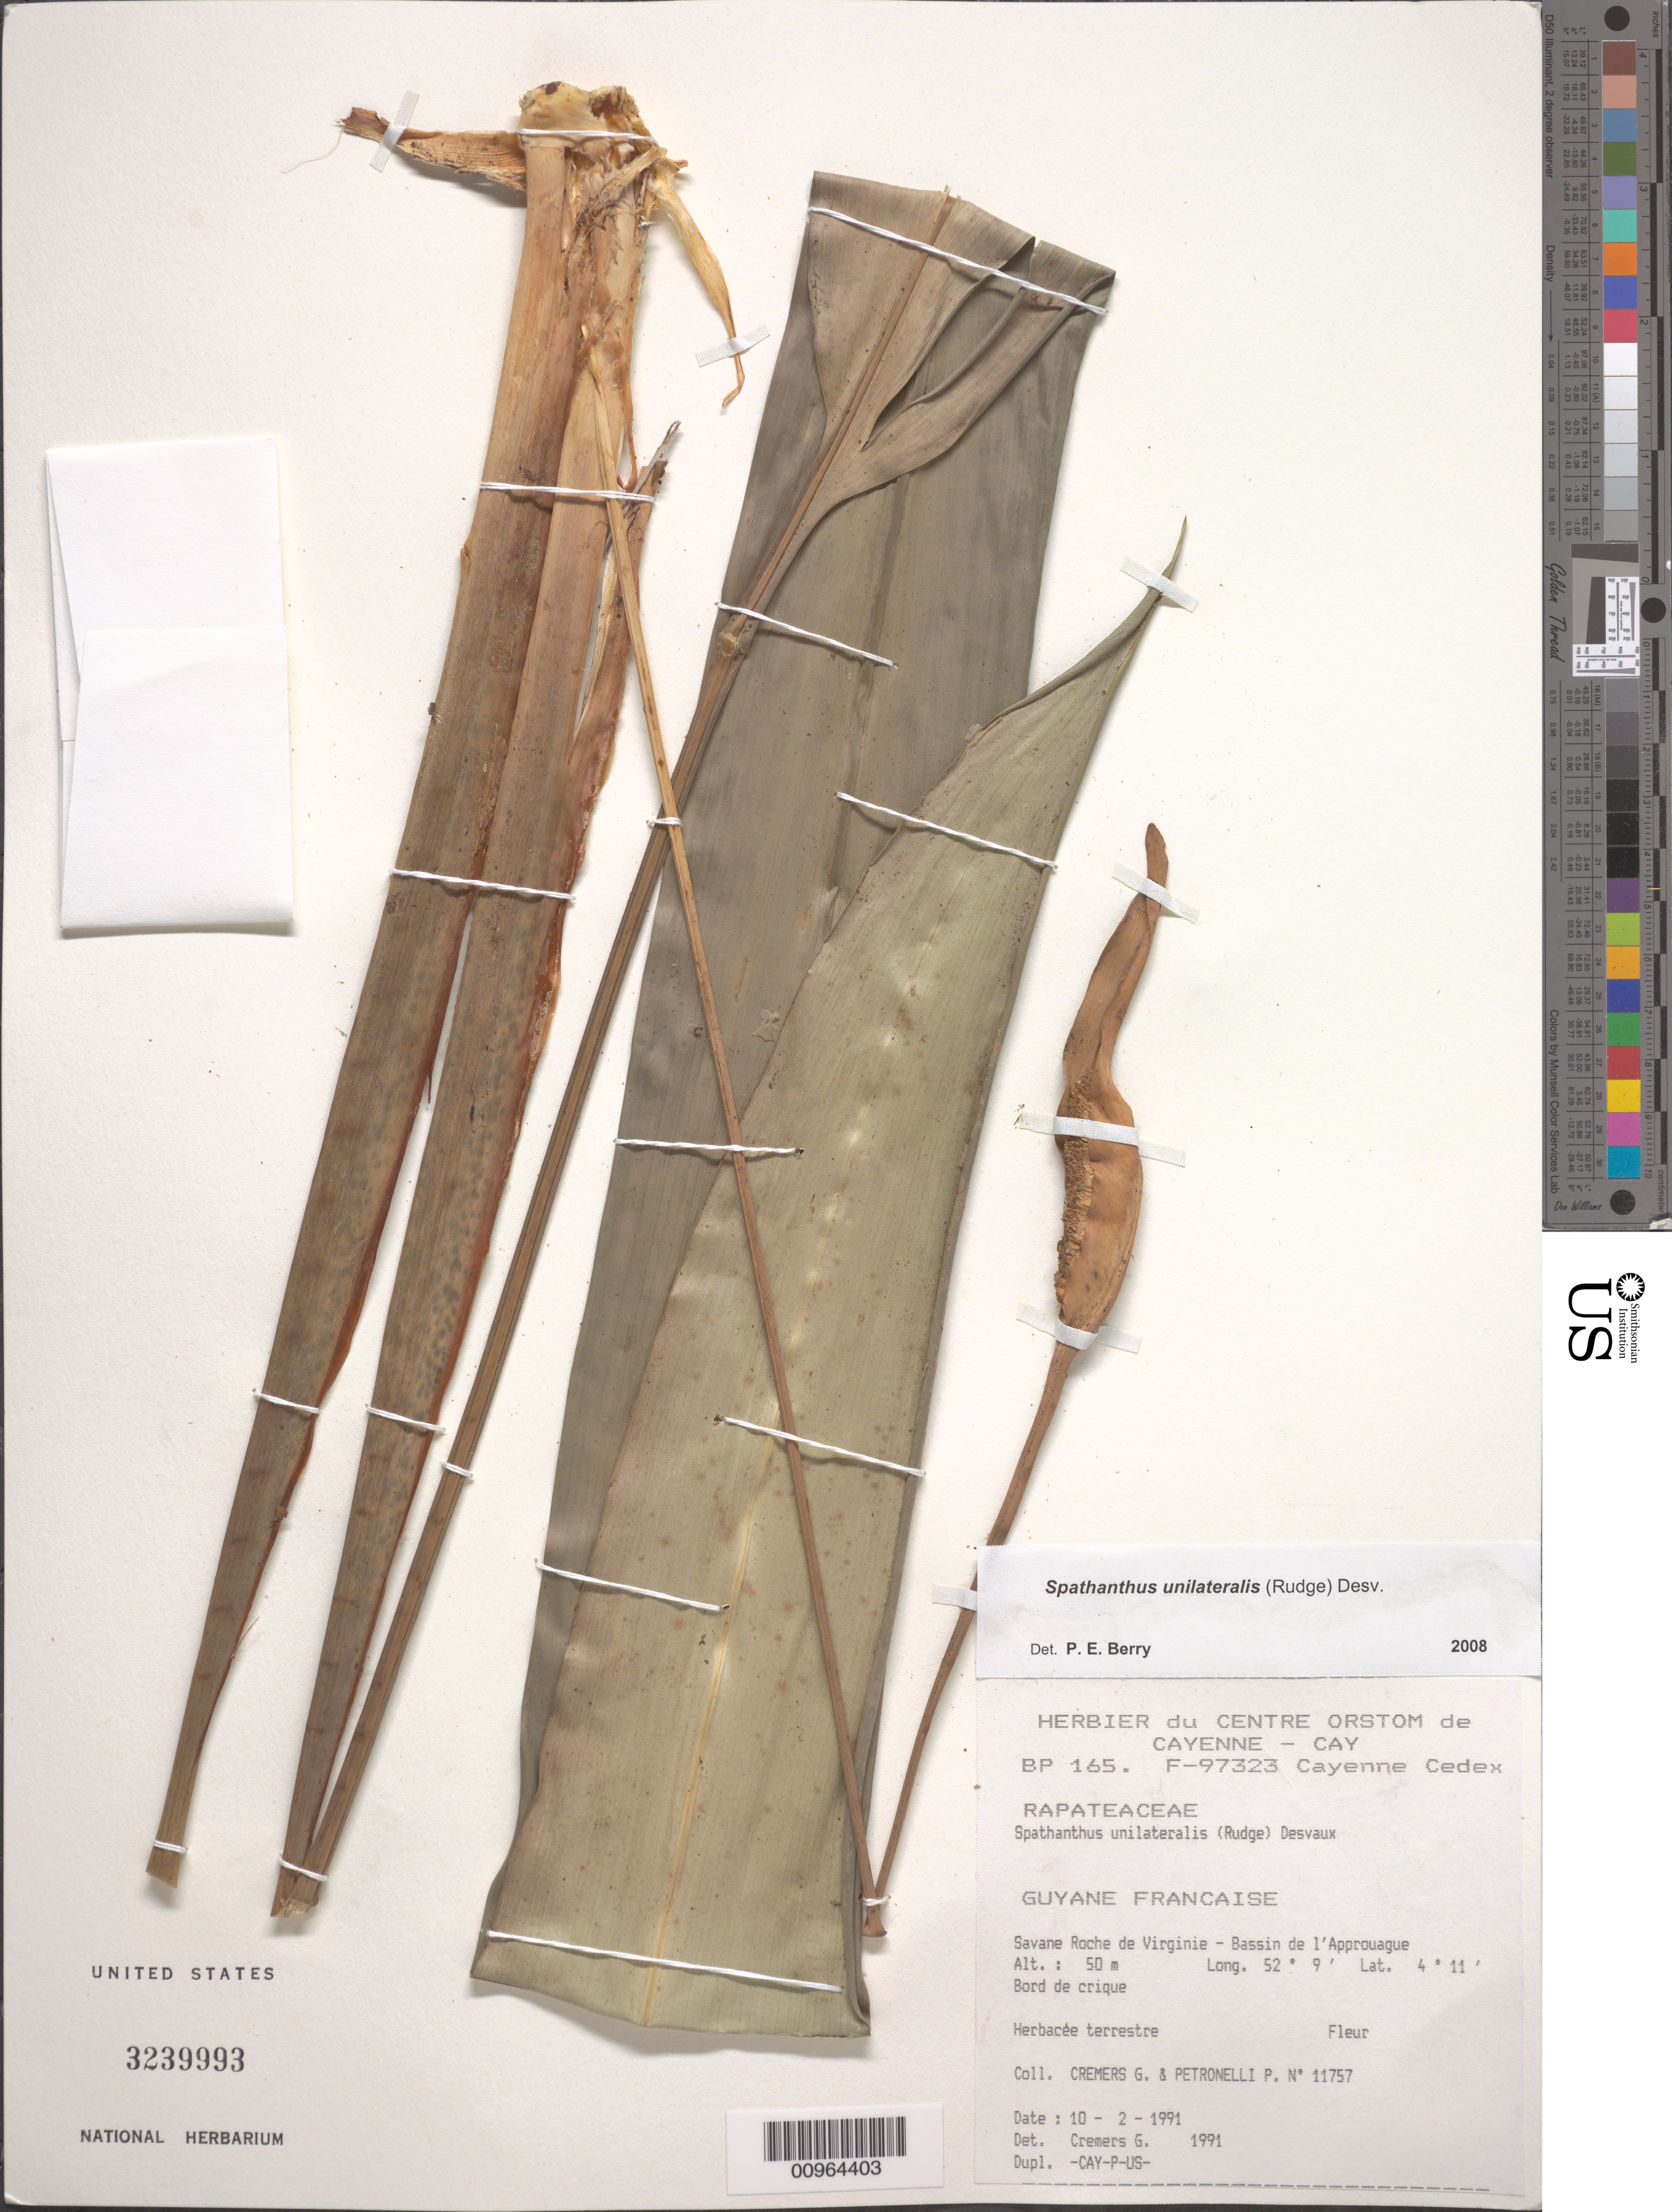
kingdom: Plantae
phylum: Tracheophyta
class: Liliopsida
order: Poales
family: Rapateaceae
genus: Spathanthus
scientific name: Spathanthus unilateralis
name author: (Rudge) Desv.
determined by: Berry, P. E., (WIS), University of Wisconsin - Madison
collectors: G. Cremers & P. Petronelli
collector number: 11757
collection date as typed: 10-Feb-91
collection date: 1991-02-10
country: French Guiana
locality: Savane Roche de Virginie, Bassin de l'Approuague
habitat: Bord de crique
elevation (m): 50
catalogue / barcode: US 3239993